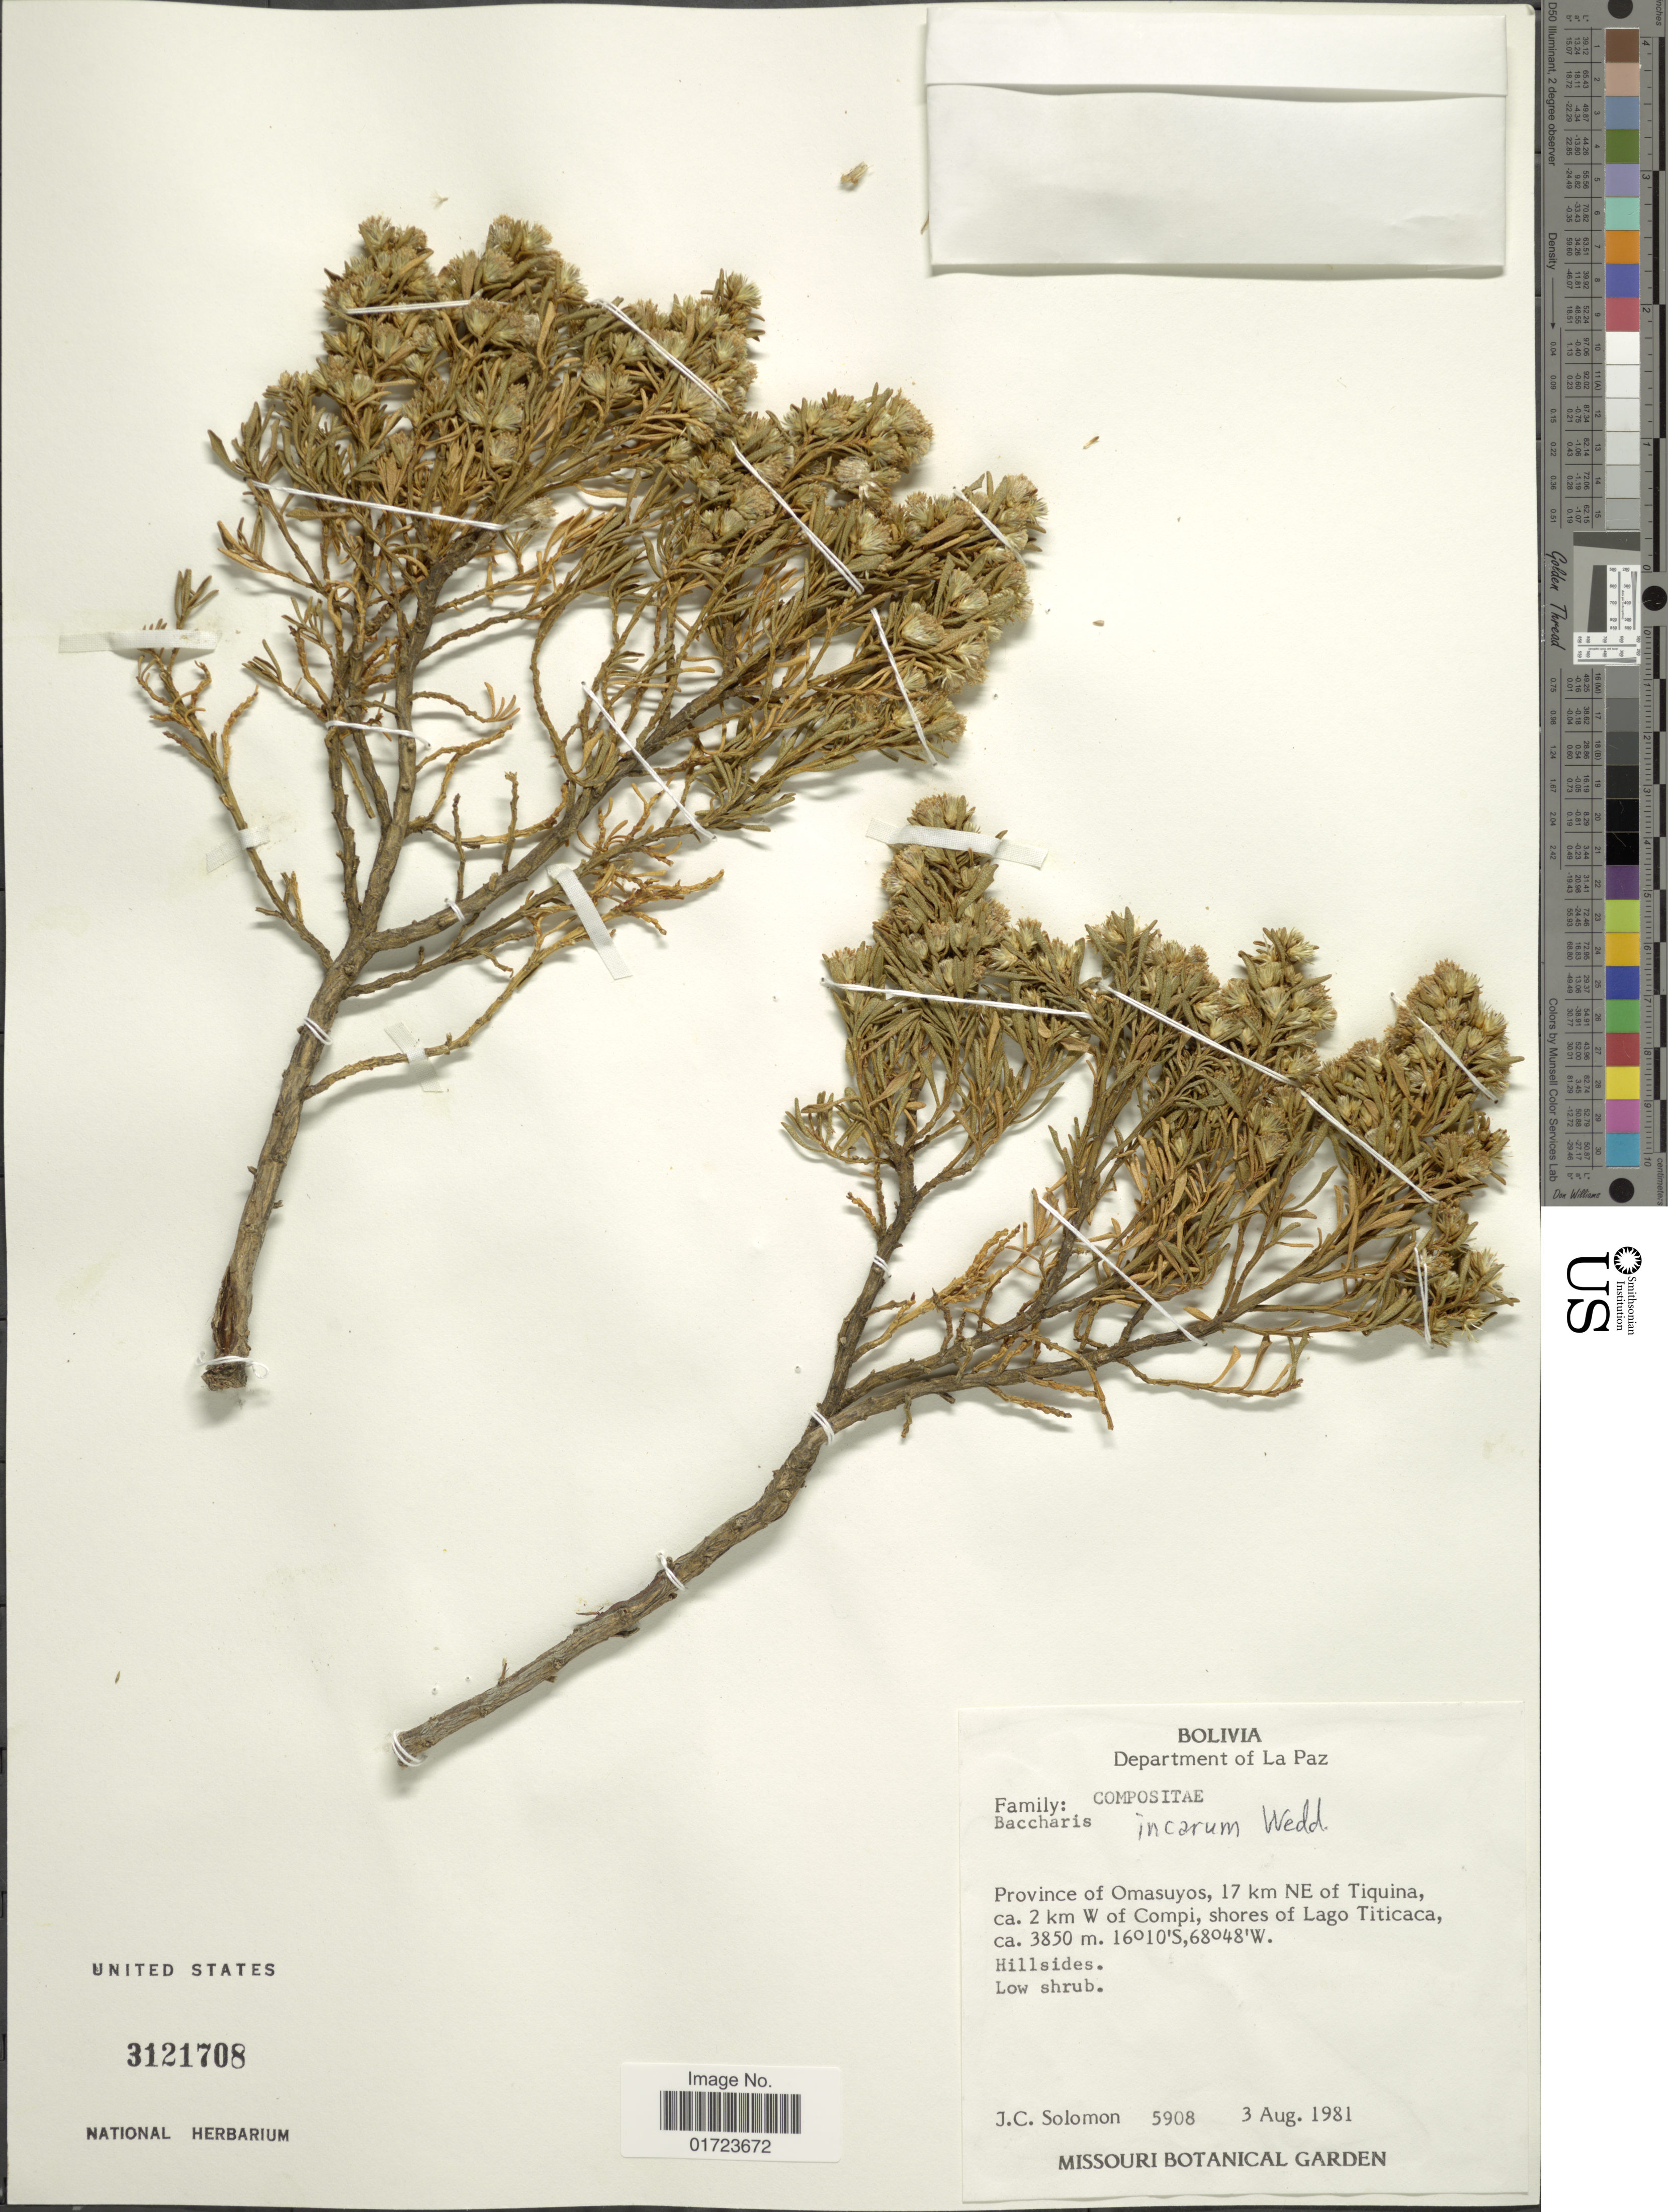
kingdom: Plantae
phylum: Tracheophyta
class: Magnoliopsida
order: Asterales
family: Asteraceae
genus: Baccharis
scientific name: Baccharis tola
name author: Phil.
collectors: J. C. Solomon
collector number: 5908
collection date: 1981-08-03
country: Bolivia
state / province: La Paz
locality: Department of La Paz. Provimce of Omasuyos, 17 km NE of Tiquina ca. 2 km W of Compi, shores of Lago Titicaca.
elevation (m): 3850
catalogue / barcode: US 3121708